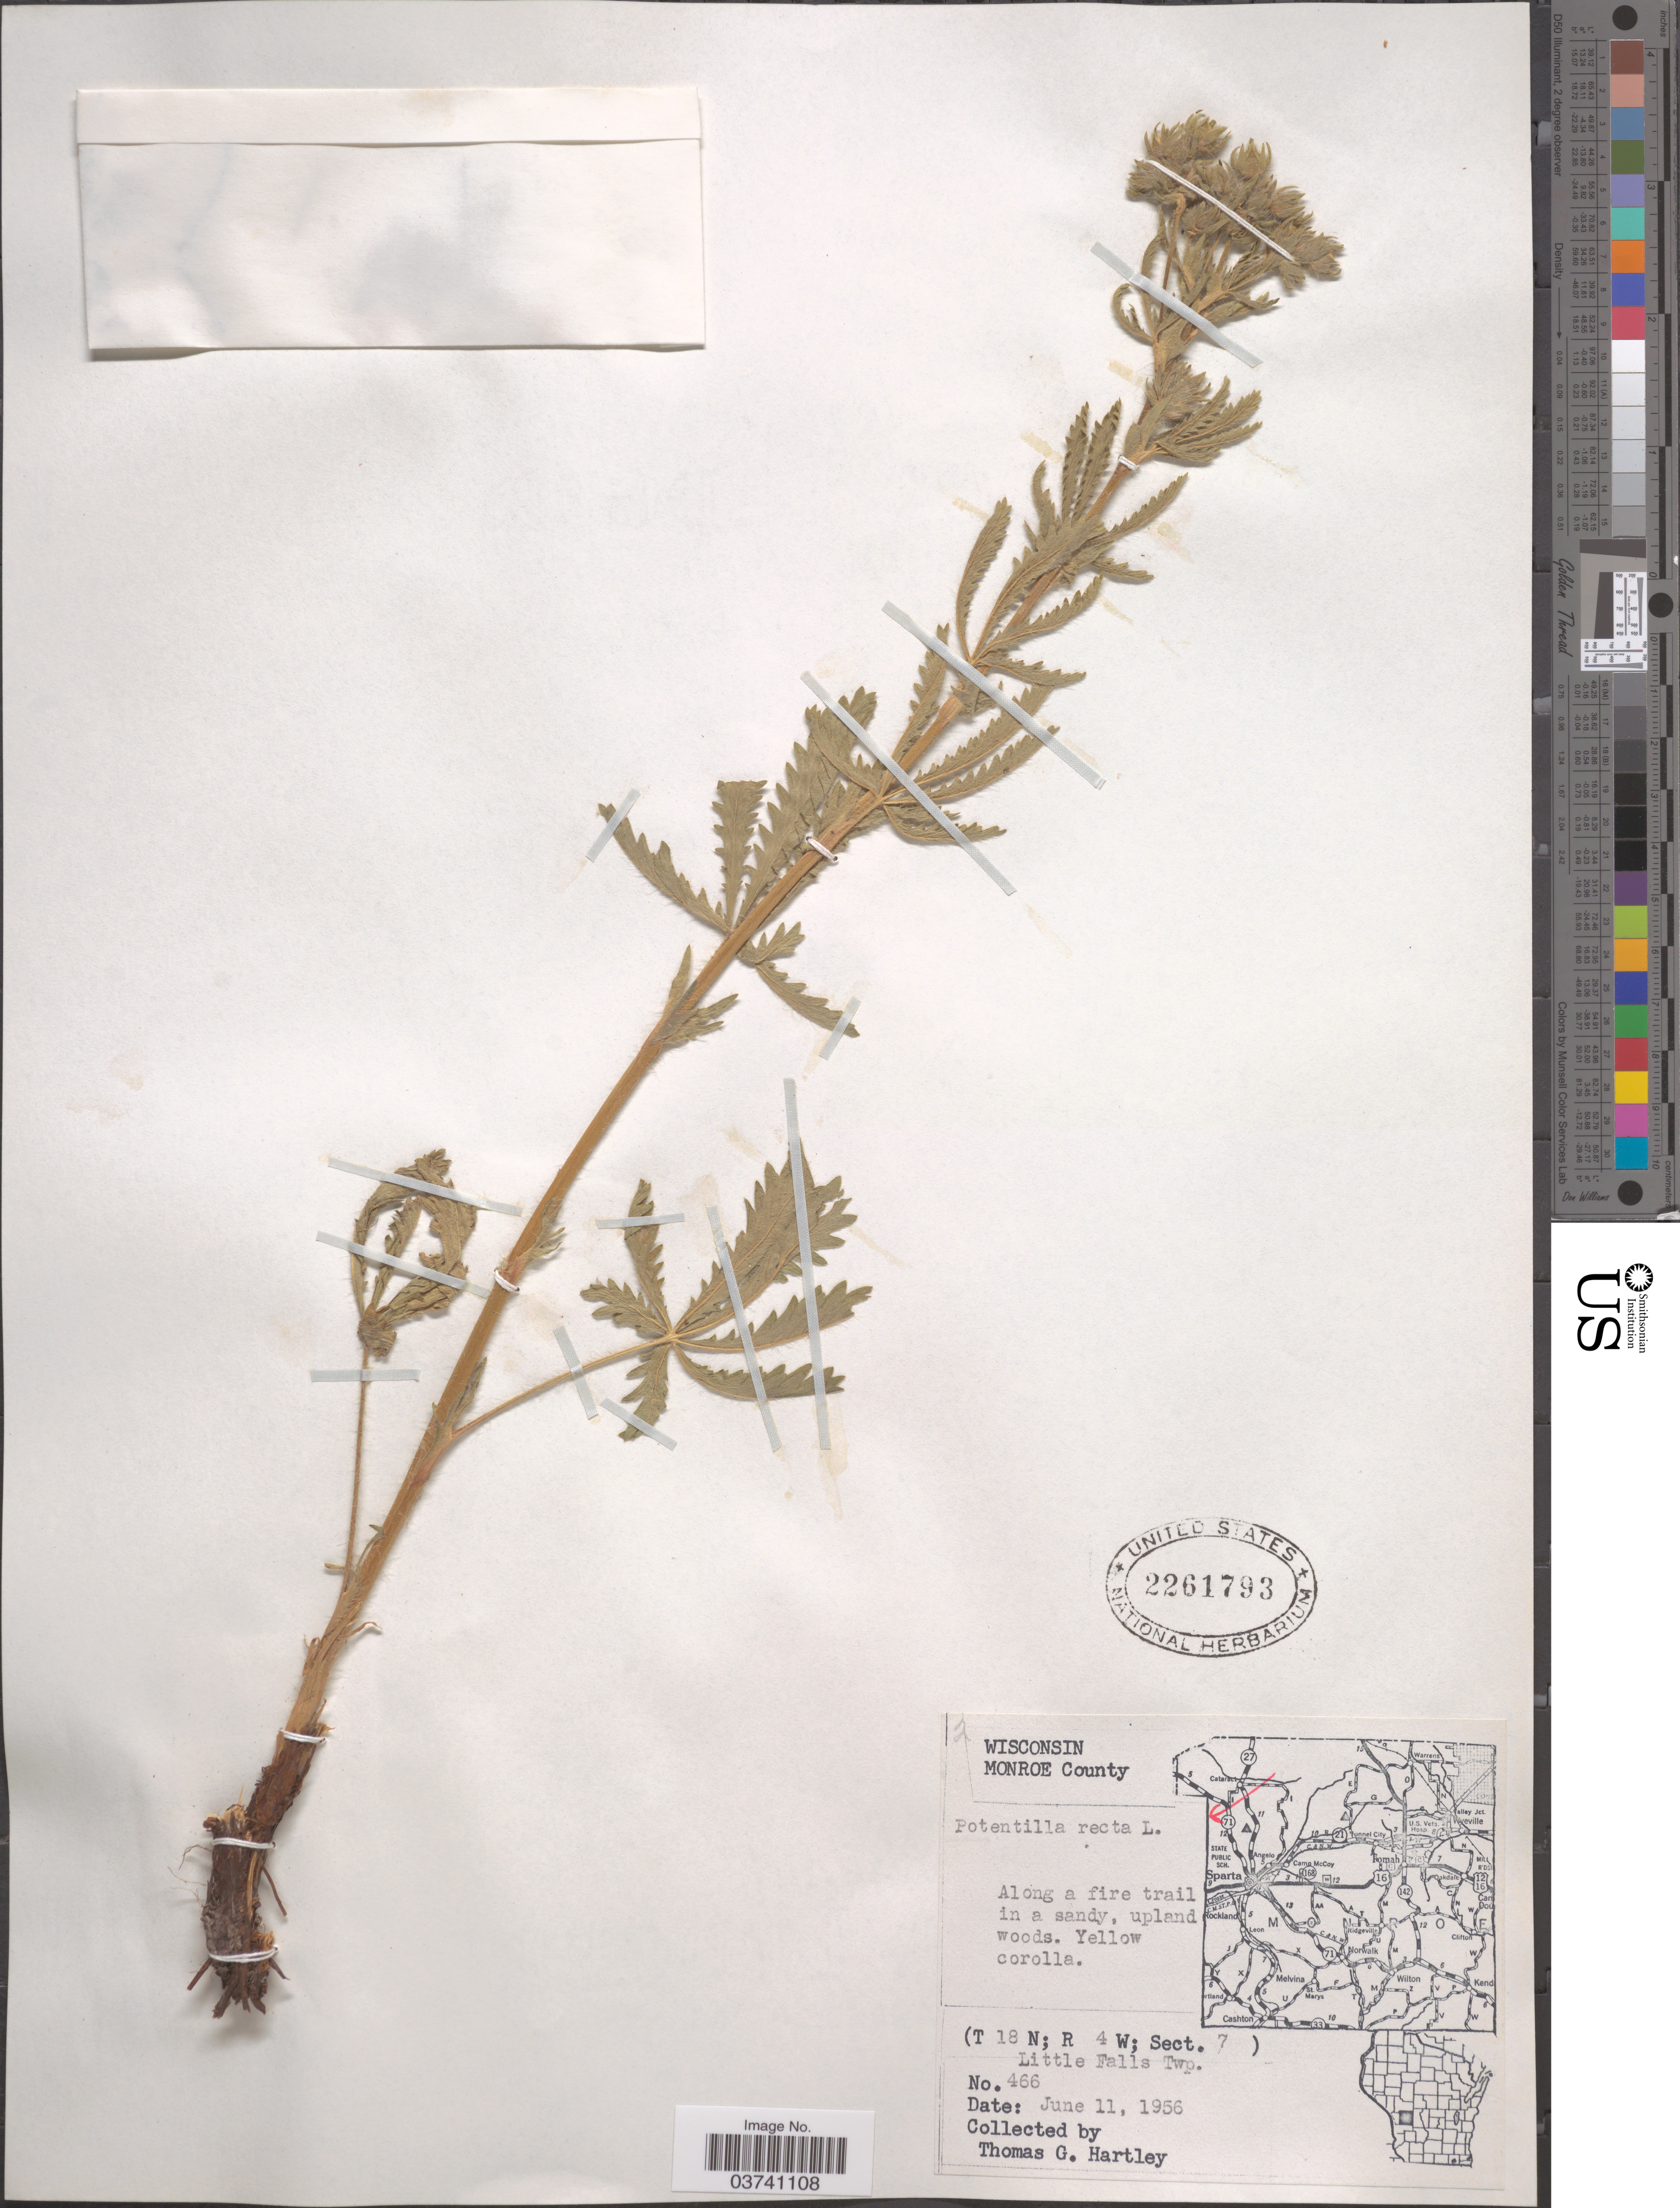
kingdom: Plantae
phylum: Tracheophyta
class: Magnoliopsida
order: Rosales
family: Rosaceae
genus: Potentilla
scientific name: Potentilla recta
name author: L.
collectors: T. G. Hartley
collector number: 466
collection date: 1956-06-11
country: United States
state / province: Wisconsin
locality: Monroe County. (T 18 N; R 4 W; Sect. 7) Little Falls Twp.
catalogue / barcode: US 2261793